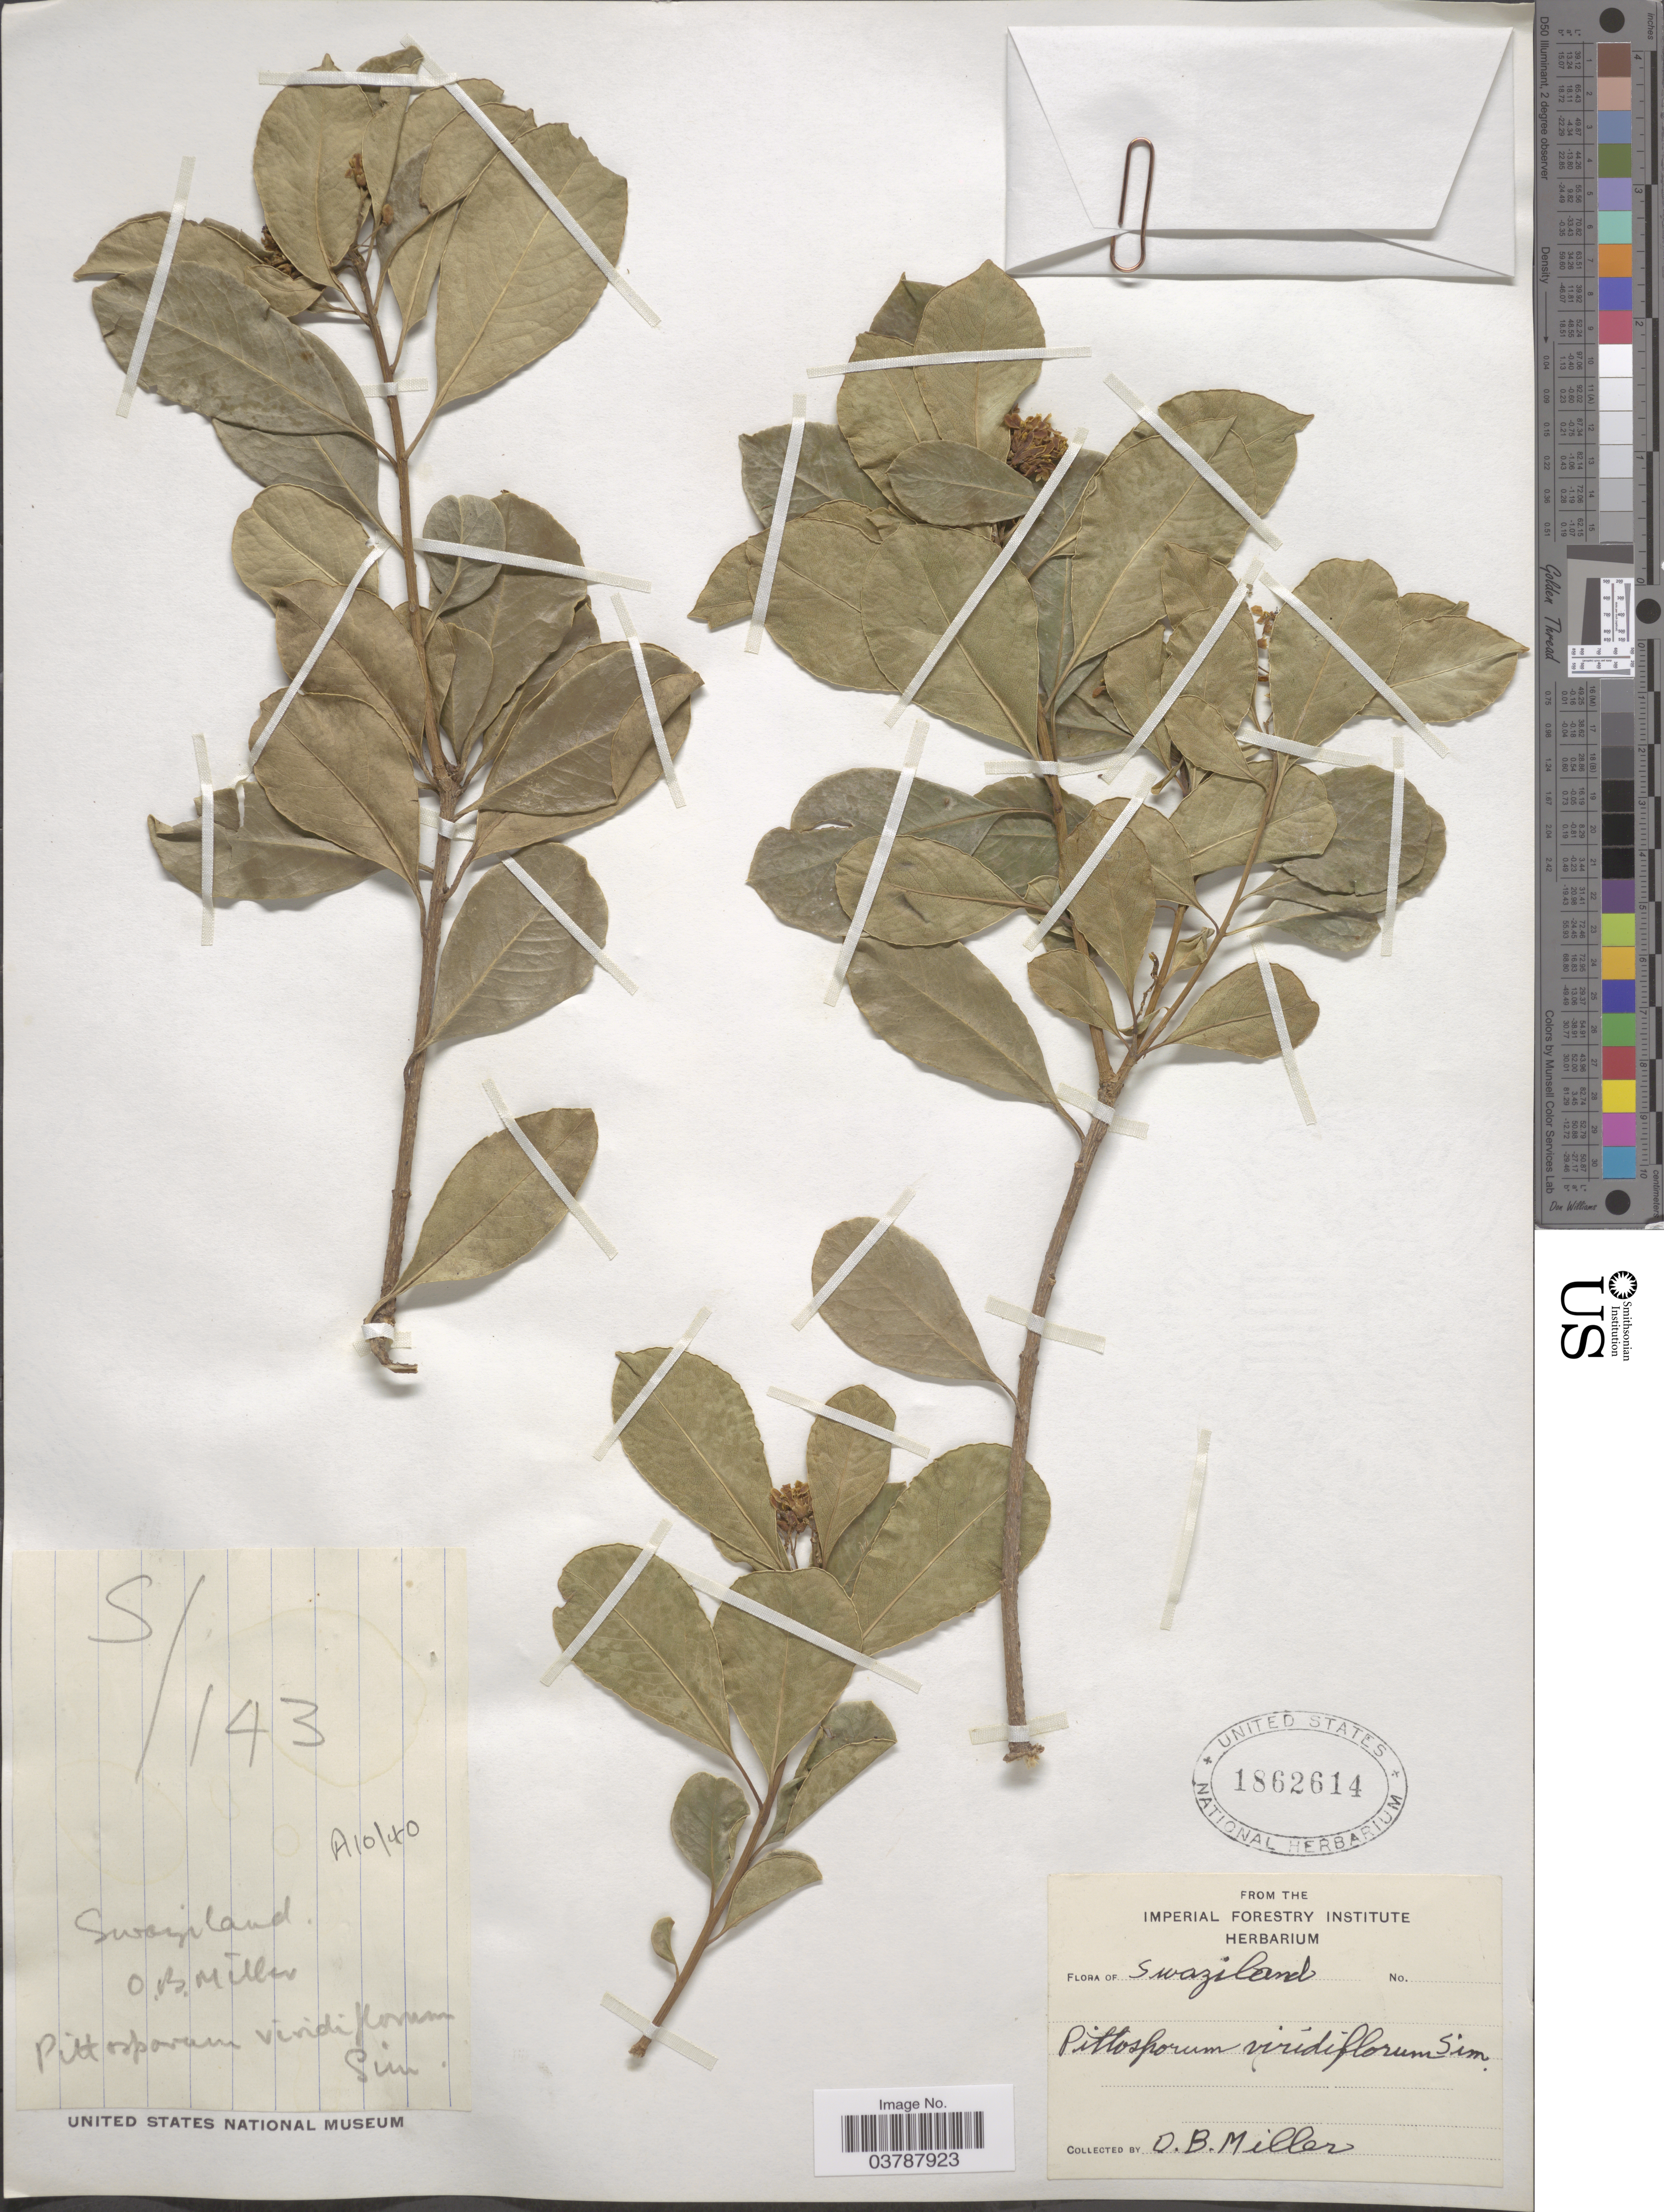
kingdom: Plantae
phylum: Tracheophyta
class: Magnoliopsida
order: Apiales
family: Pittosporaceae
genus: Pittosporum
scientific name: Pittosporum viridiflorum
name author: Sims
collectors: O. B. Miller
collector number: S/143?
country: Eswatini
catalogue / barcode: US 1862614